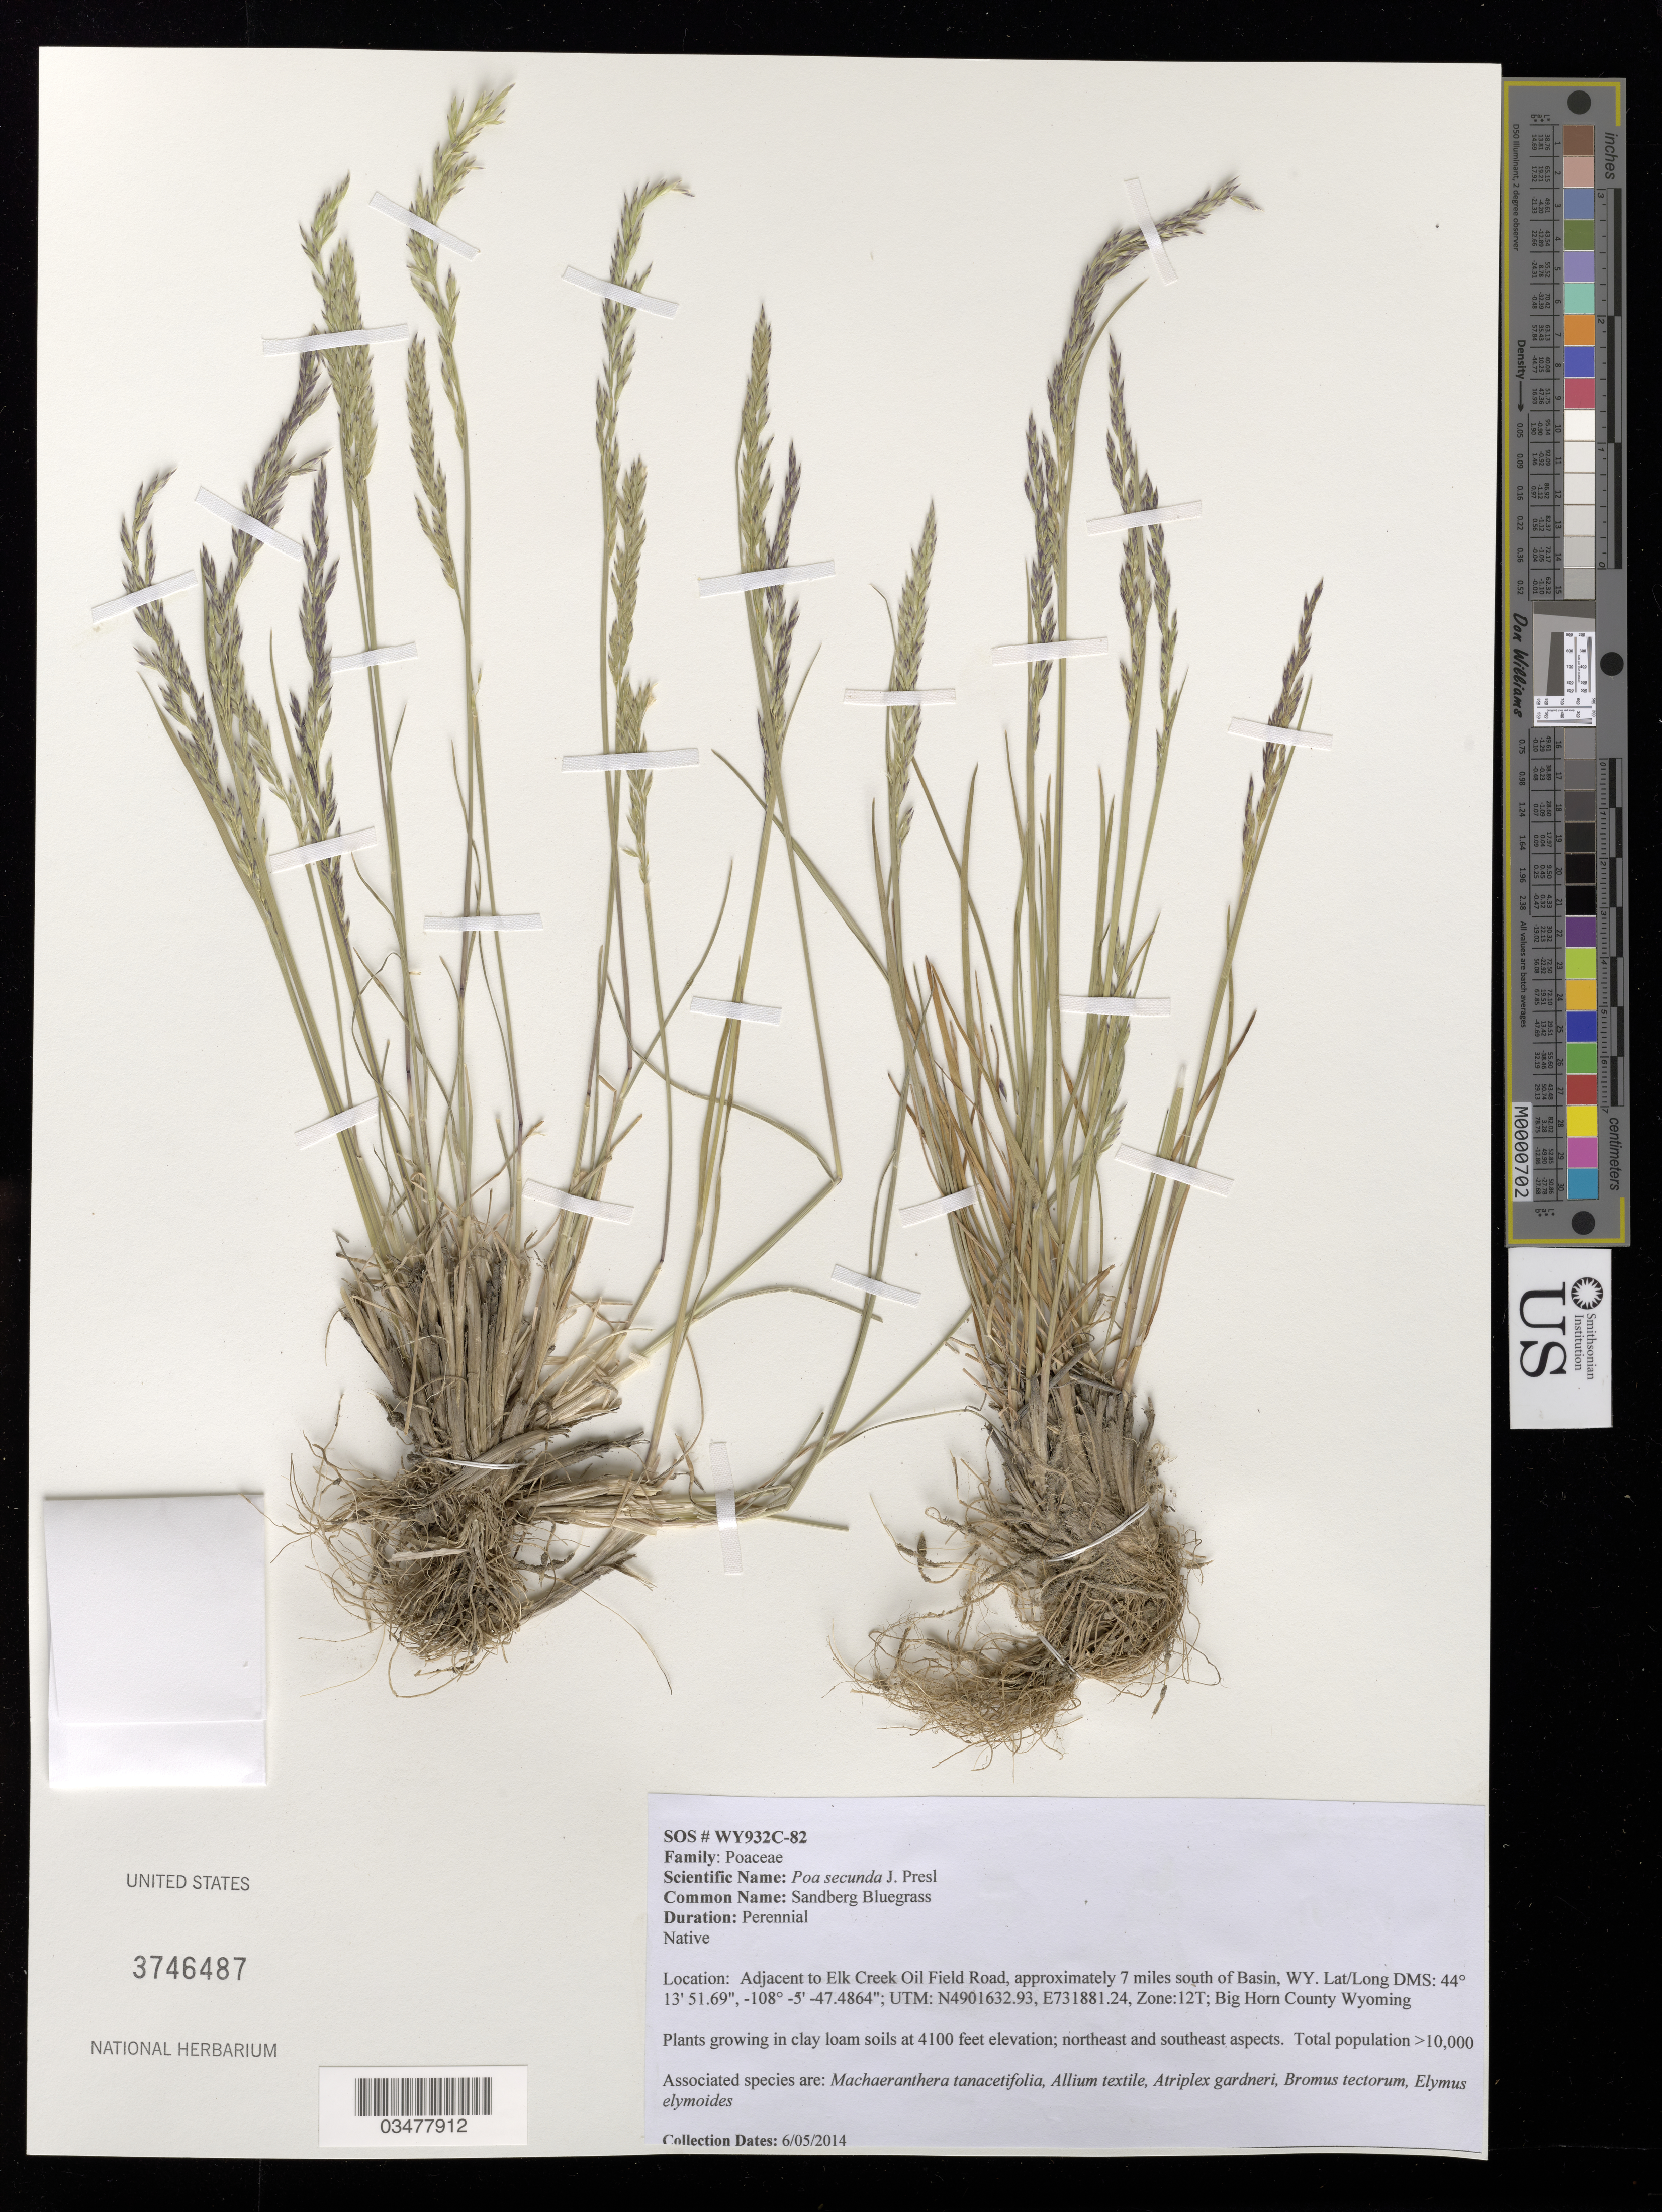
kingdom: Plantae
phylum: Tracheophyta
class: Liliopsida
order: Poales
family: Poaceae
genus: Poa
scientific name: Poa secunda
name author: J. Presl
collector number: WY932C-82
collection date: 2014-06-05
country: United States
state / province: Wyoming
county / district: Big Horn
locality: Adjacent to Elk Creek Oil Field Road, 7 mi. S of Basin.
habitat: Clay loam soils. With Allium textile, Atriplex gardneri, Bromus tectorum, etc.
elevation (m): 1250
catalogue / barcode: US 3746487